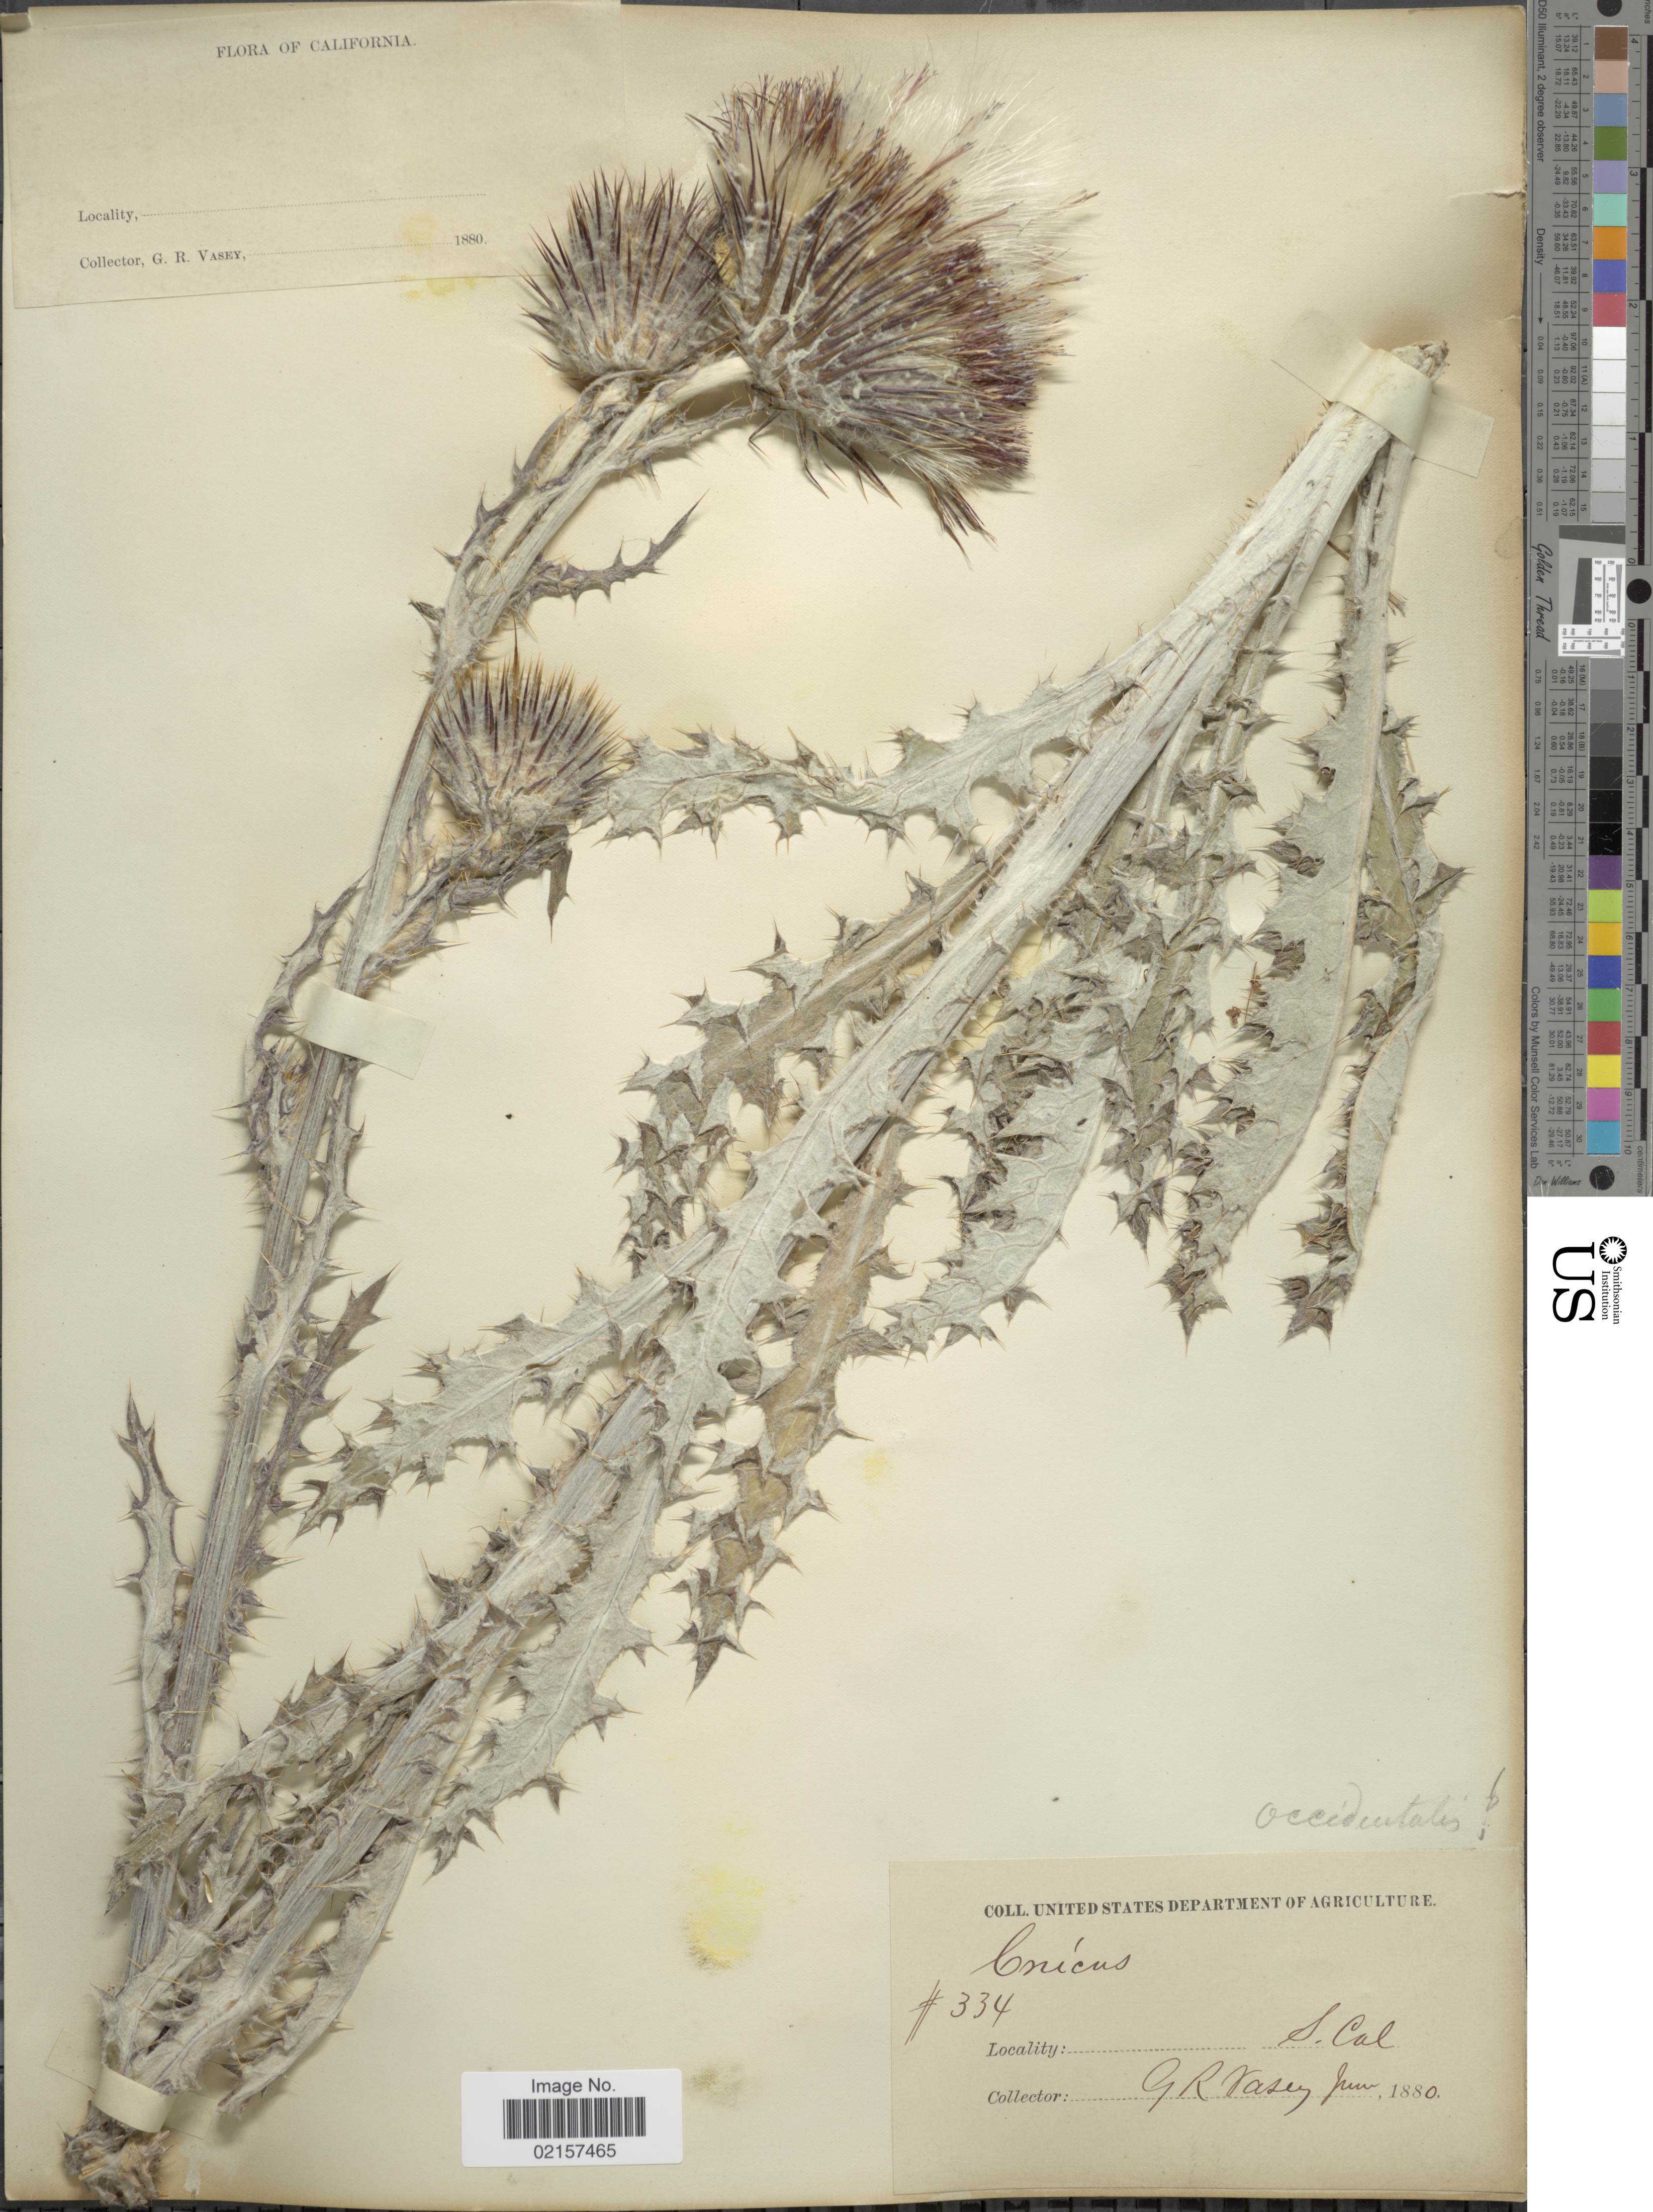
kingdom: Plantae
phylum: Tracheophyta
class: Magnoliopsida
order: Asterales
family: Asteraceae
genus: Cirsium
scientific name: Cirsium occidentale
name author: (Nutt.) Jeps.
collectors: G. R. Vasey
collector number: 334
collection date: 1880-06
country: United States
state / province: California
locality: S. Cal.